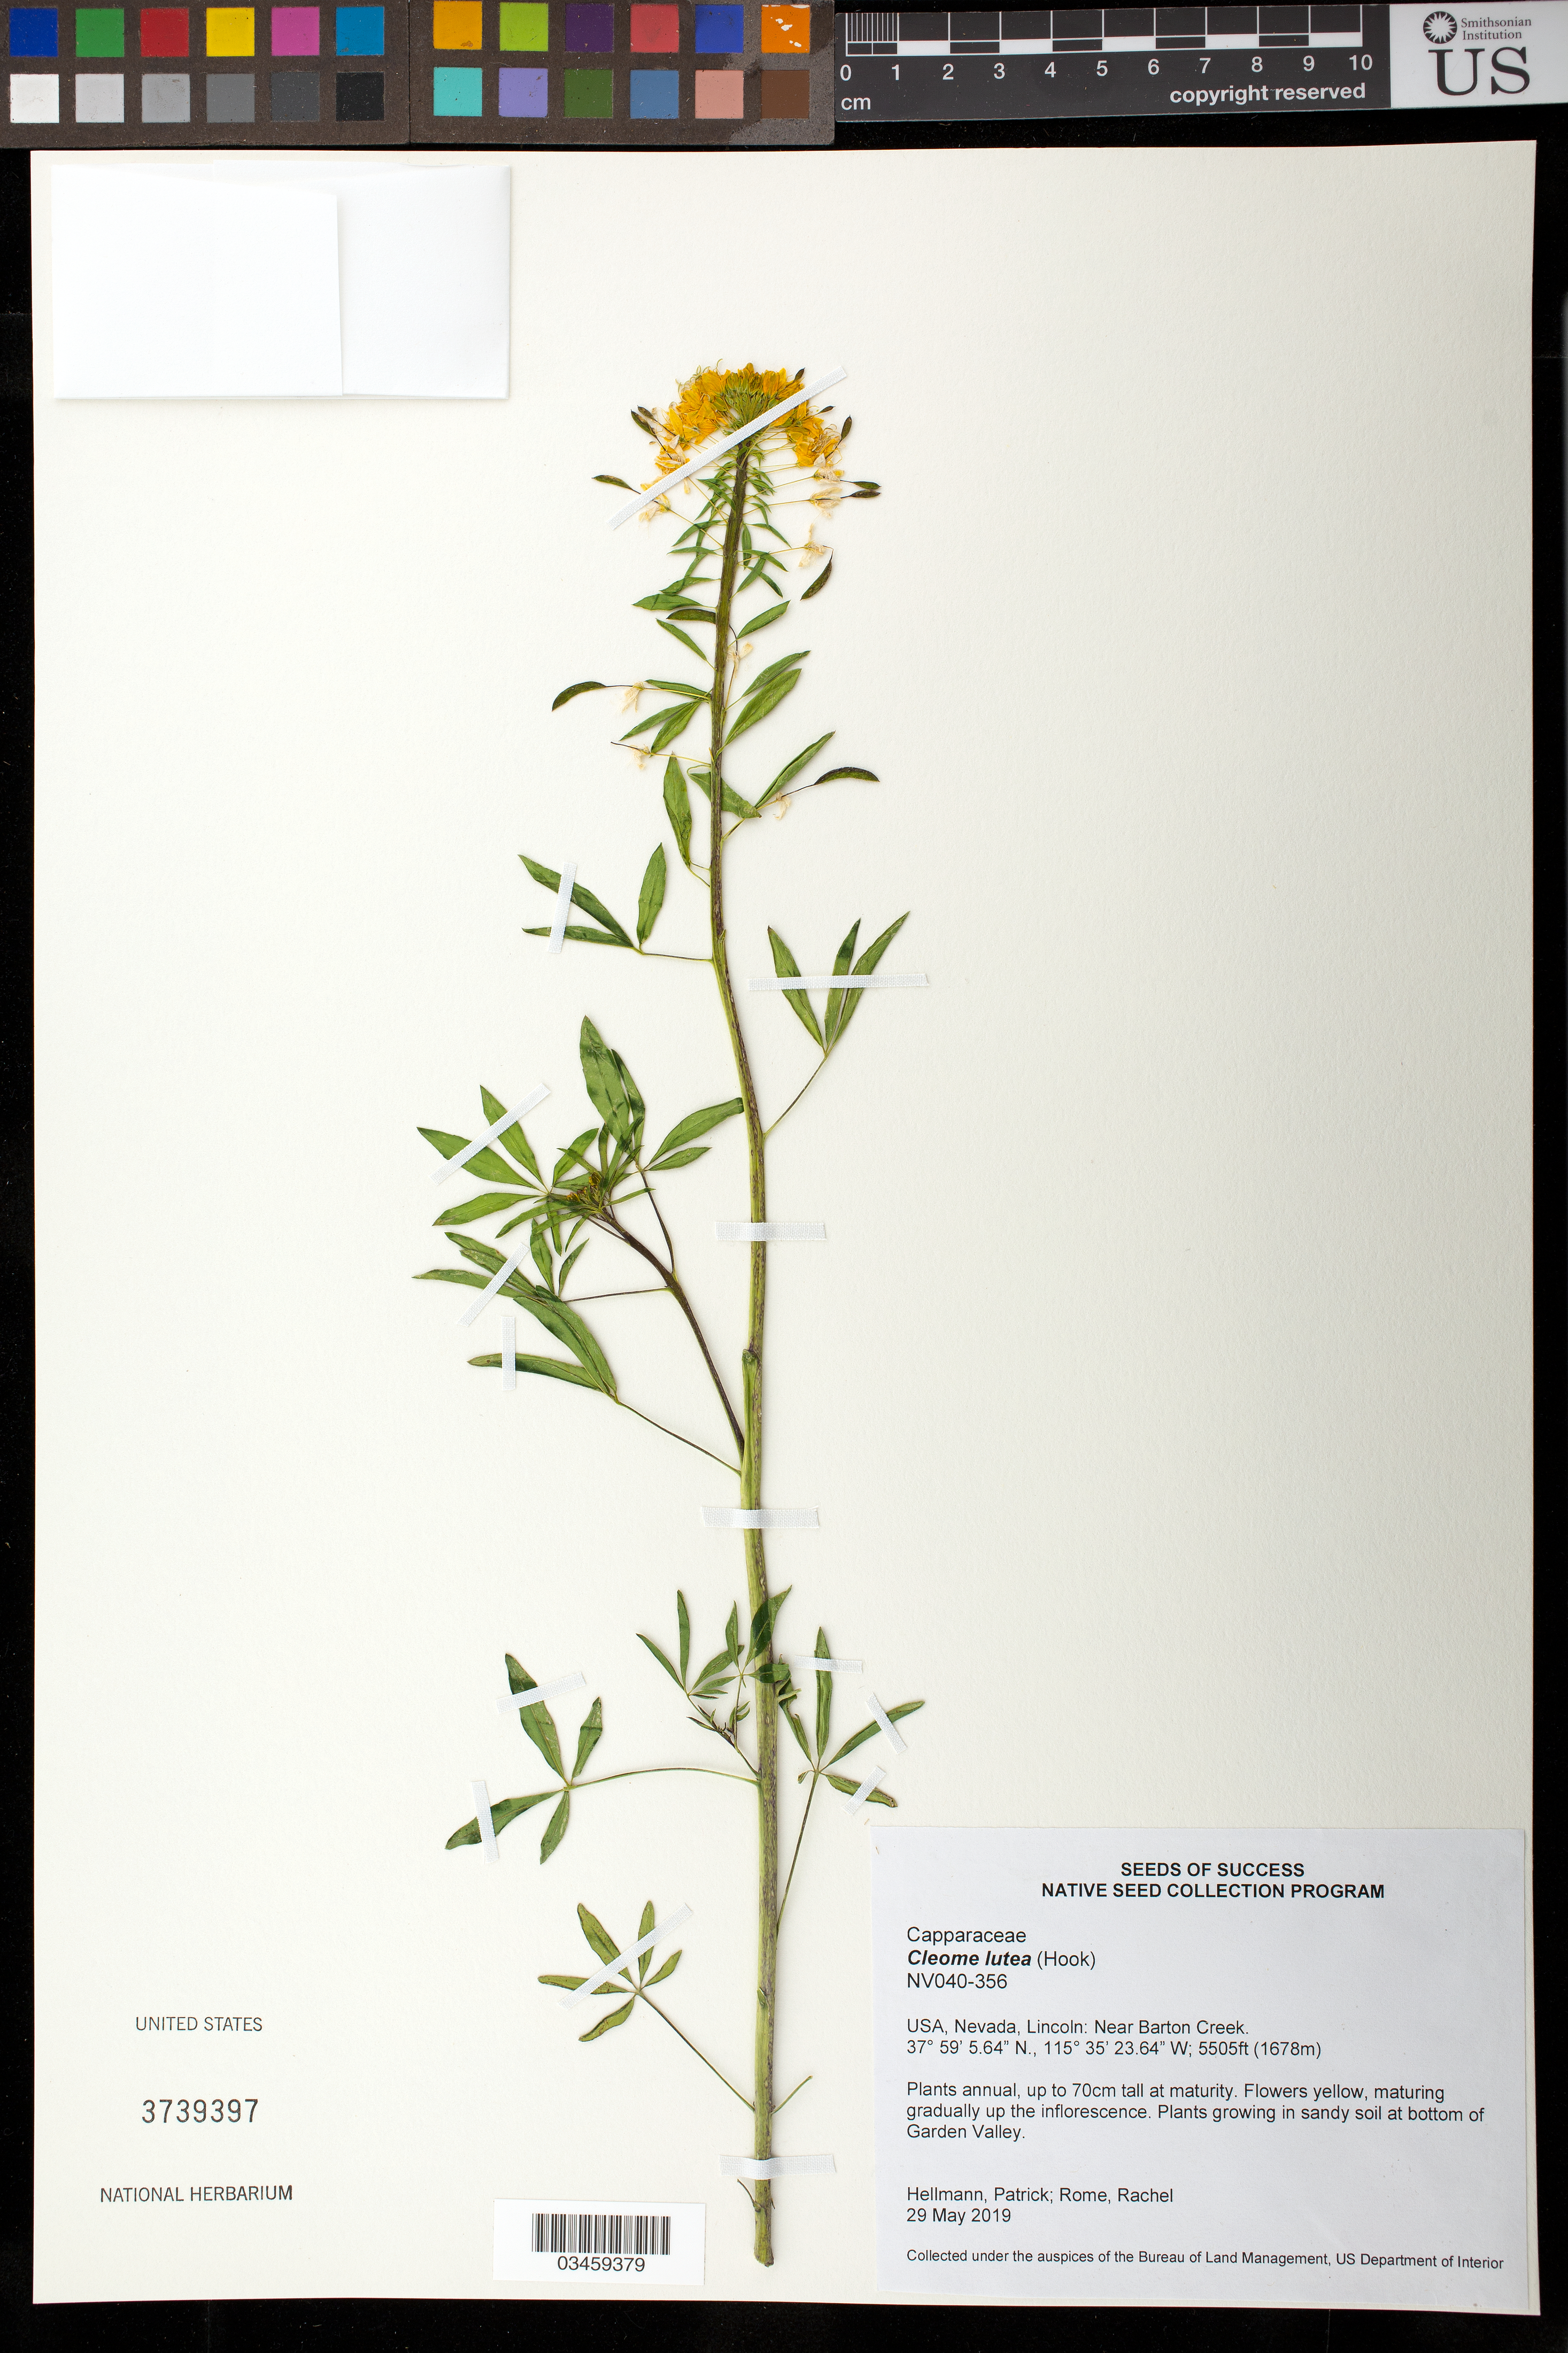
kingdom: Plantae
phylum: Tracheophyta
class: Magnoliopsida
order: Brassicales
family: Cleomaceae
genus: Cleomella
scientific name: Cleomella lutea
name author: (Hook.) Roalson & J.C. Hall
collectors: P. Hellmann & R. Rome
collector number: NV040-356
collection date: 2019-05-29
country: United States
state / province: Nevada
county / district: Lincoln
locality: Near Barton Creek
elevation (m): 1678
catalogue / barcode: US 3739397